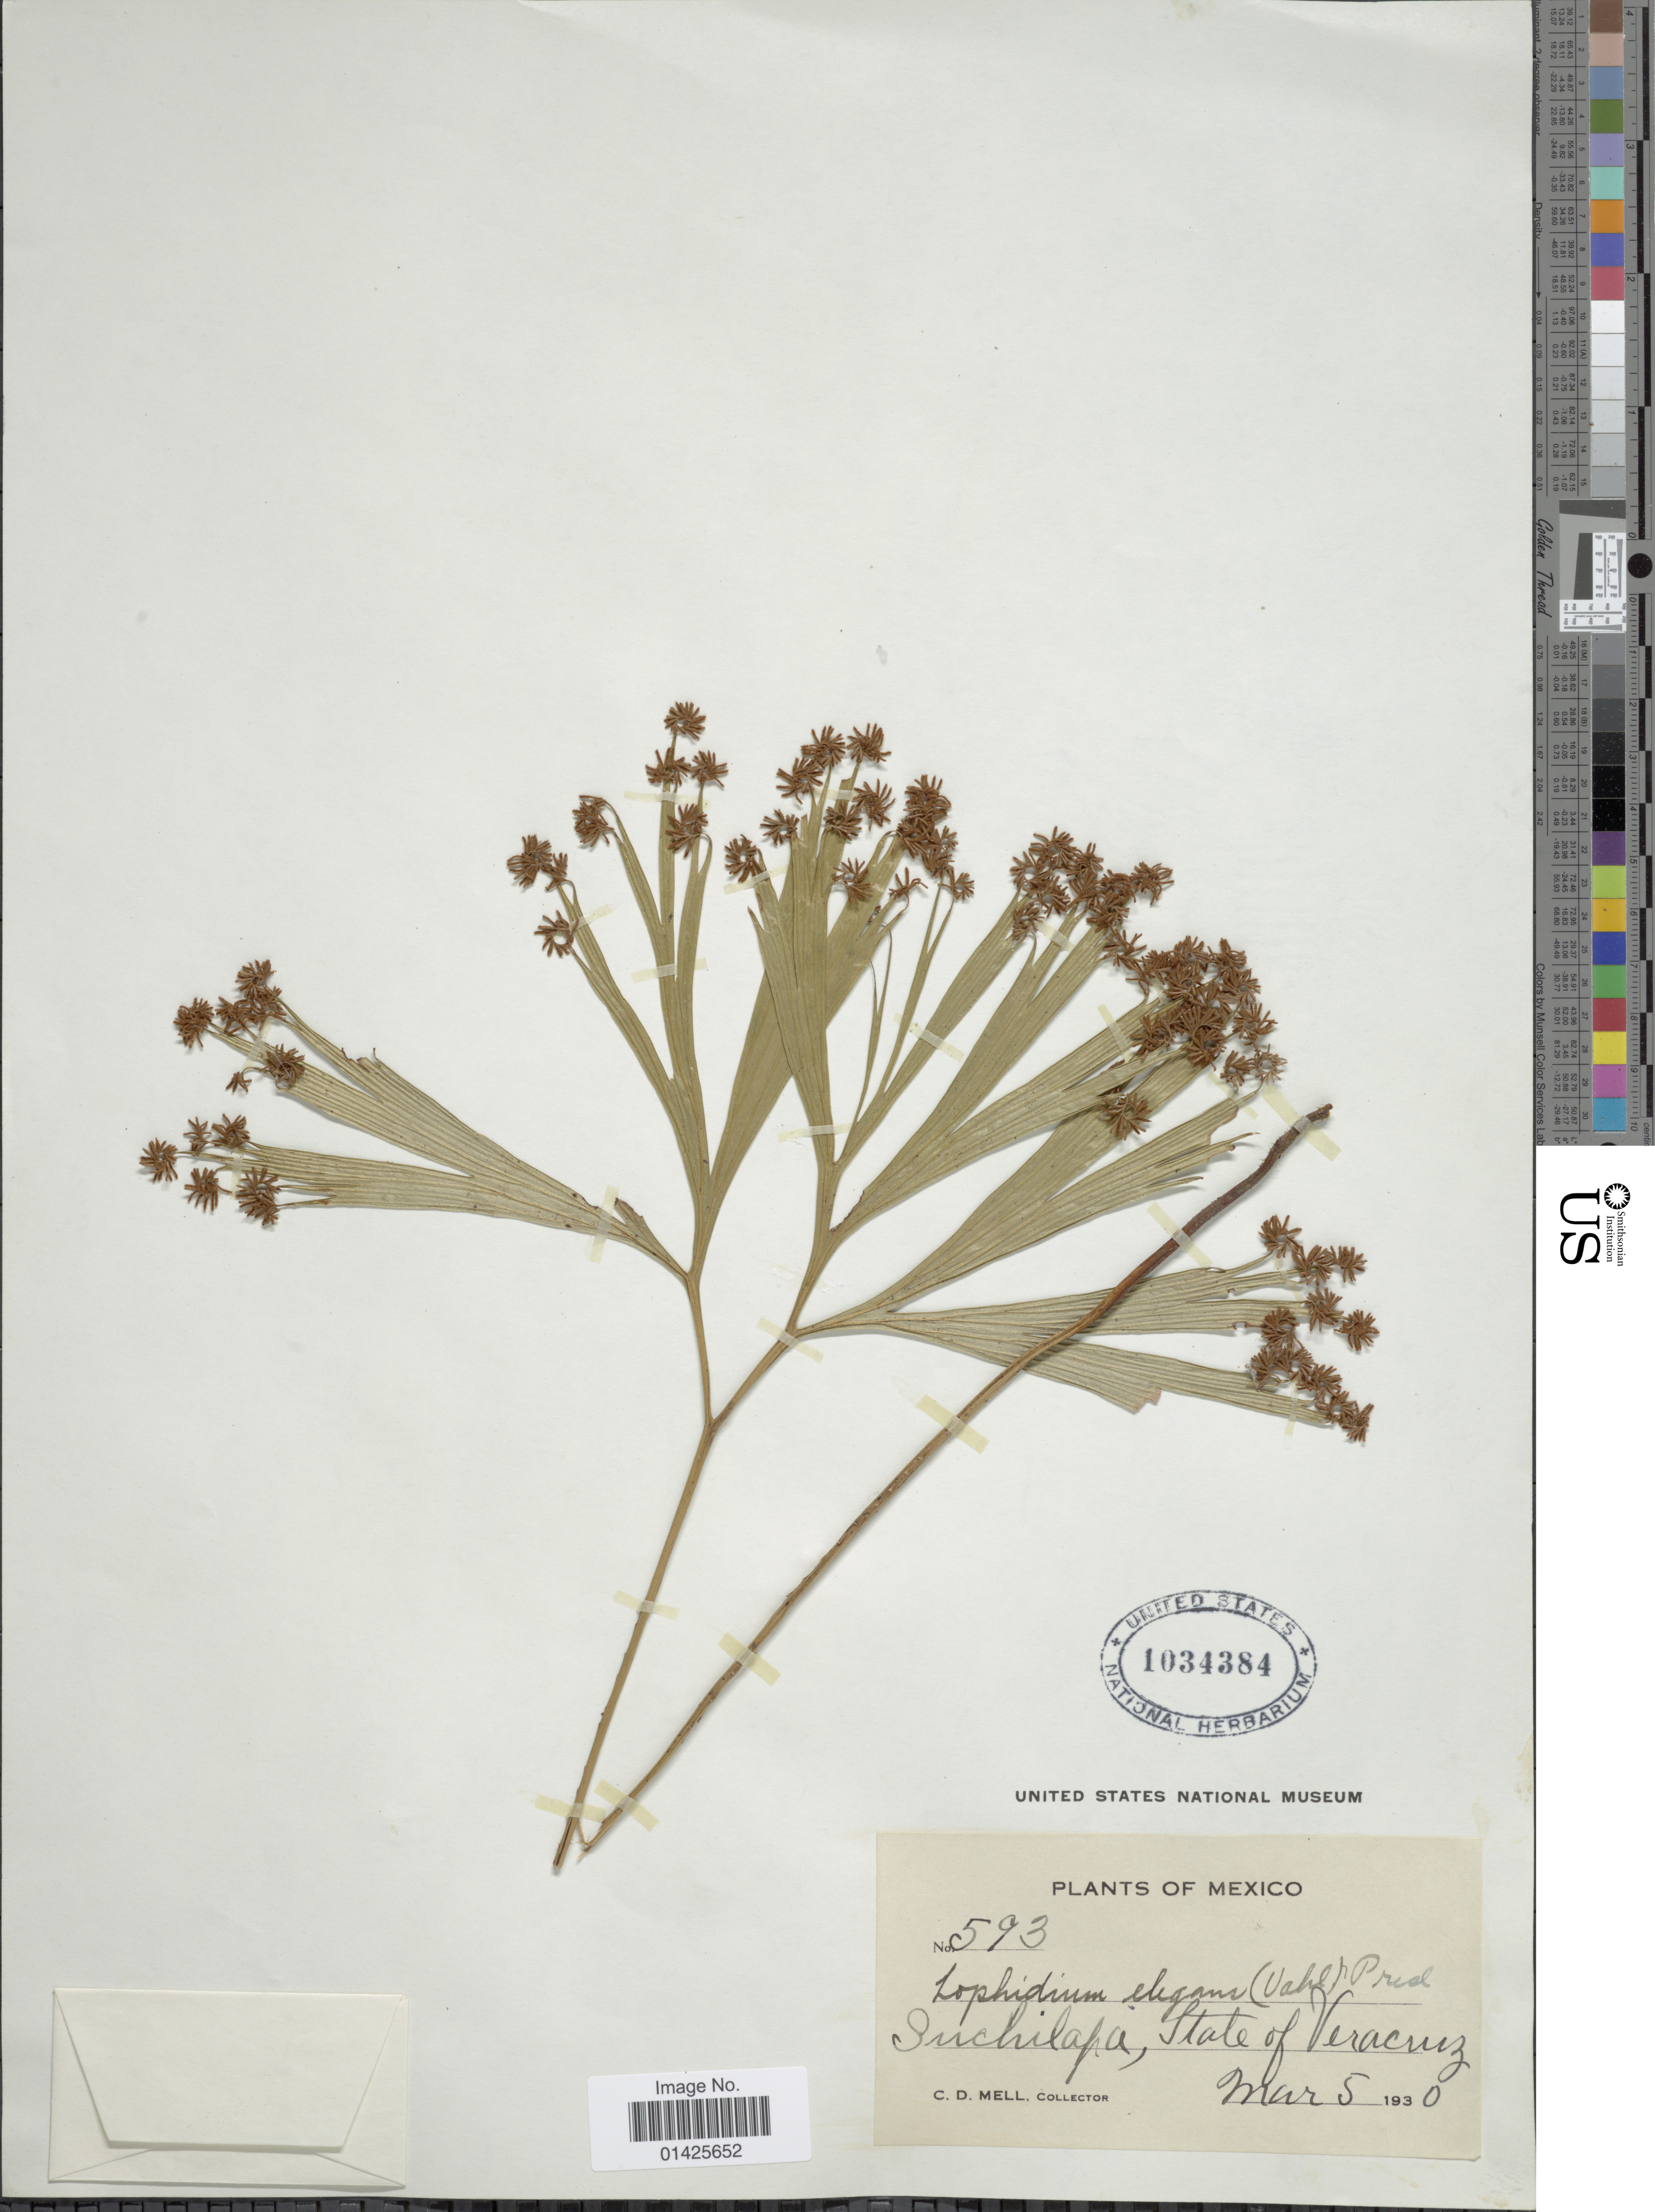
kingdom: Plantae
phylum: Tracheophyta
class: Polypodiopsida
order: Schizaeales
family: Schizaeaceae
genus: Schizaea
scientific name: Schizaea elegans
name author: (Vahl) Sw.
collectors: C. D. Mell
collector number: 593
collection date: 1930-03-05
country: Mexico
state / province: Veracruz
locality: Suchilapan, State of Vera Cruz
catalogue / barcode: US 1034384